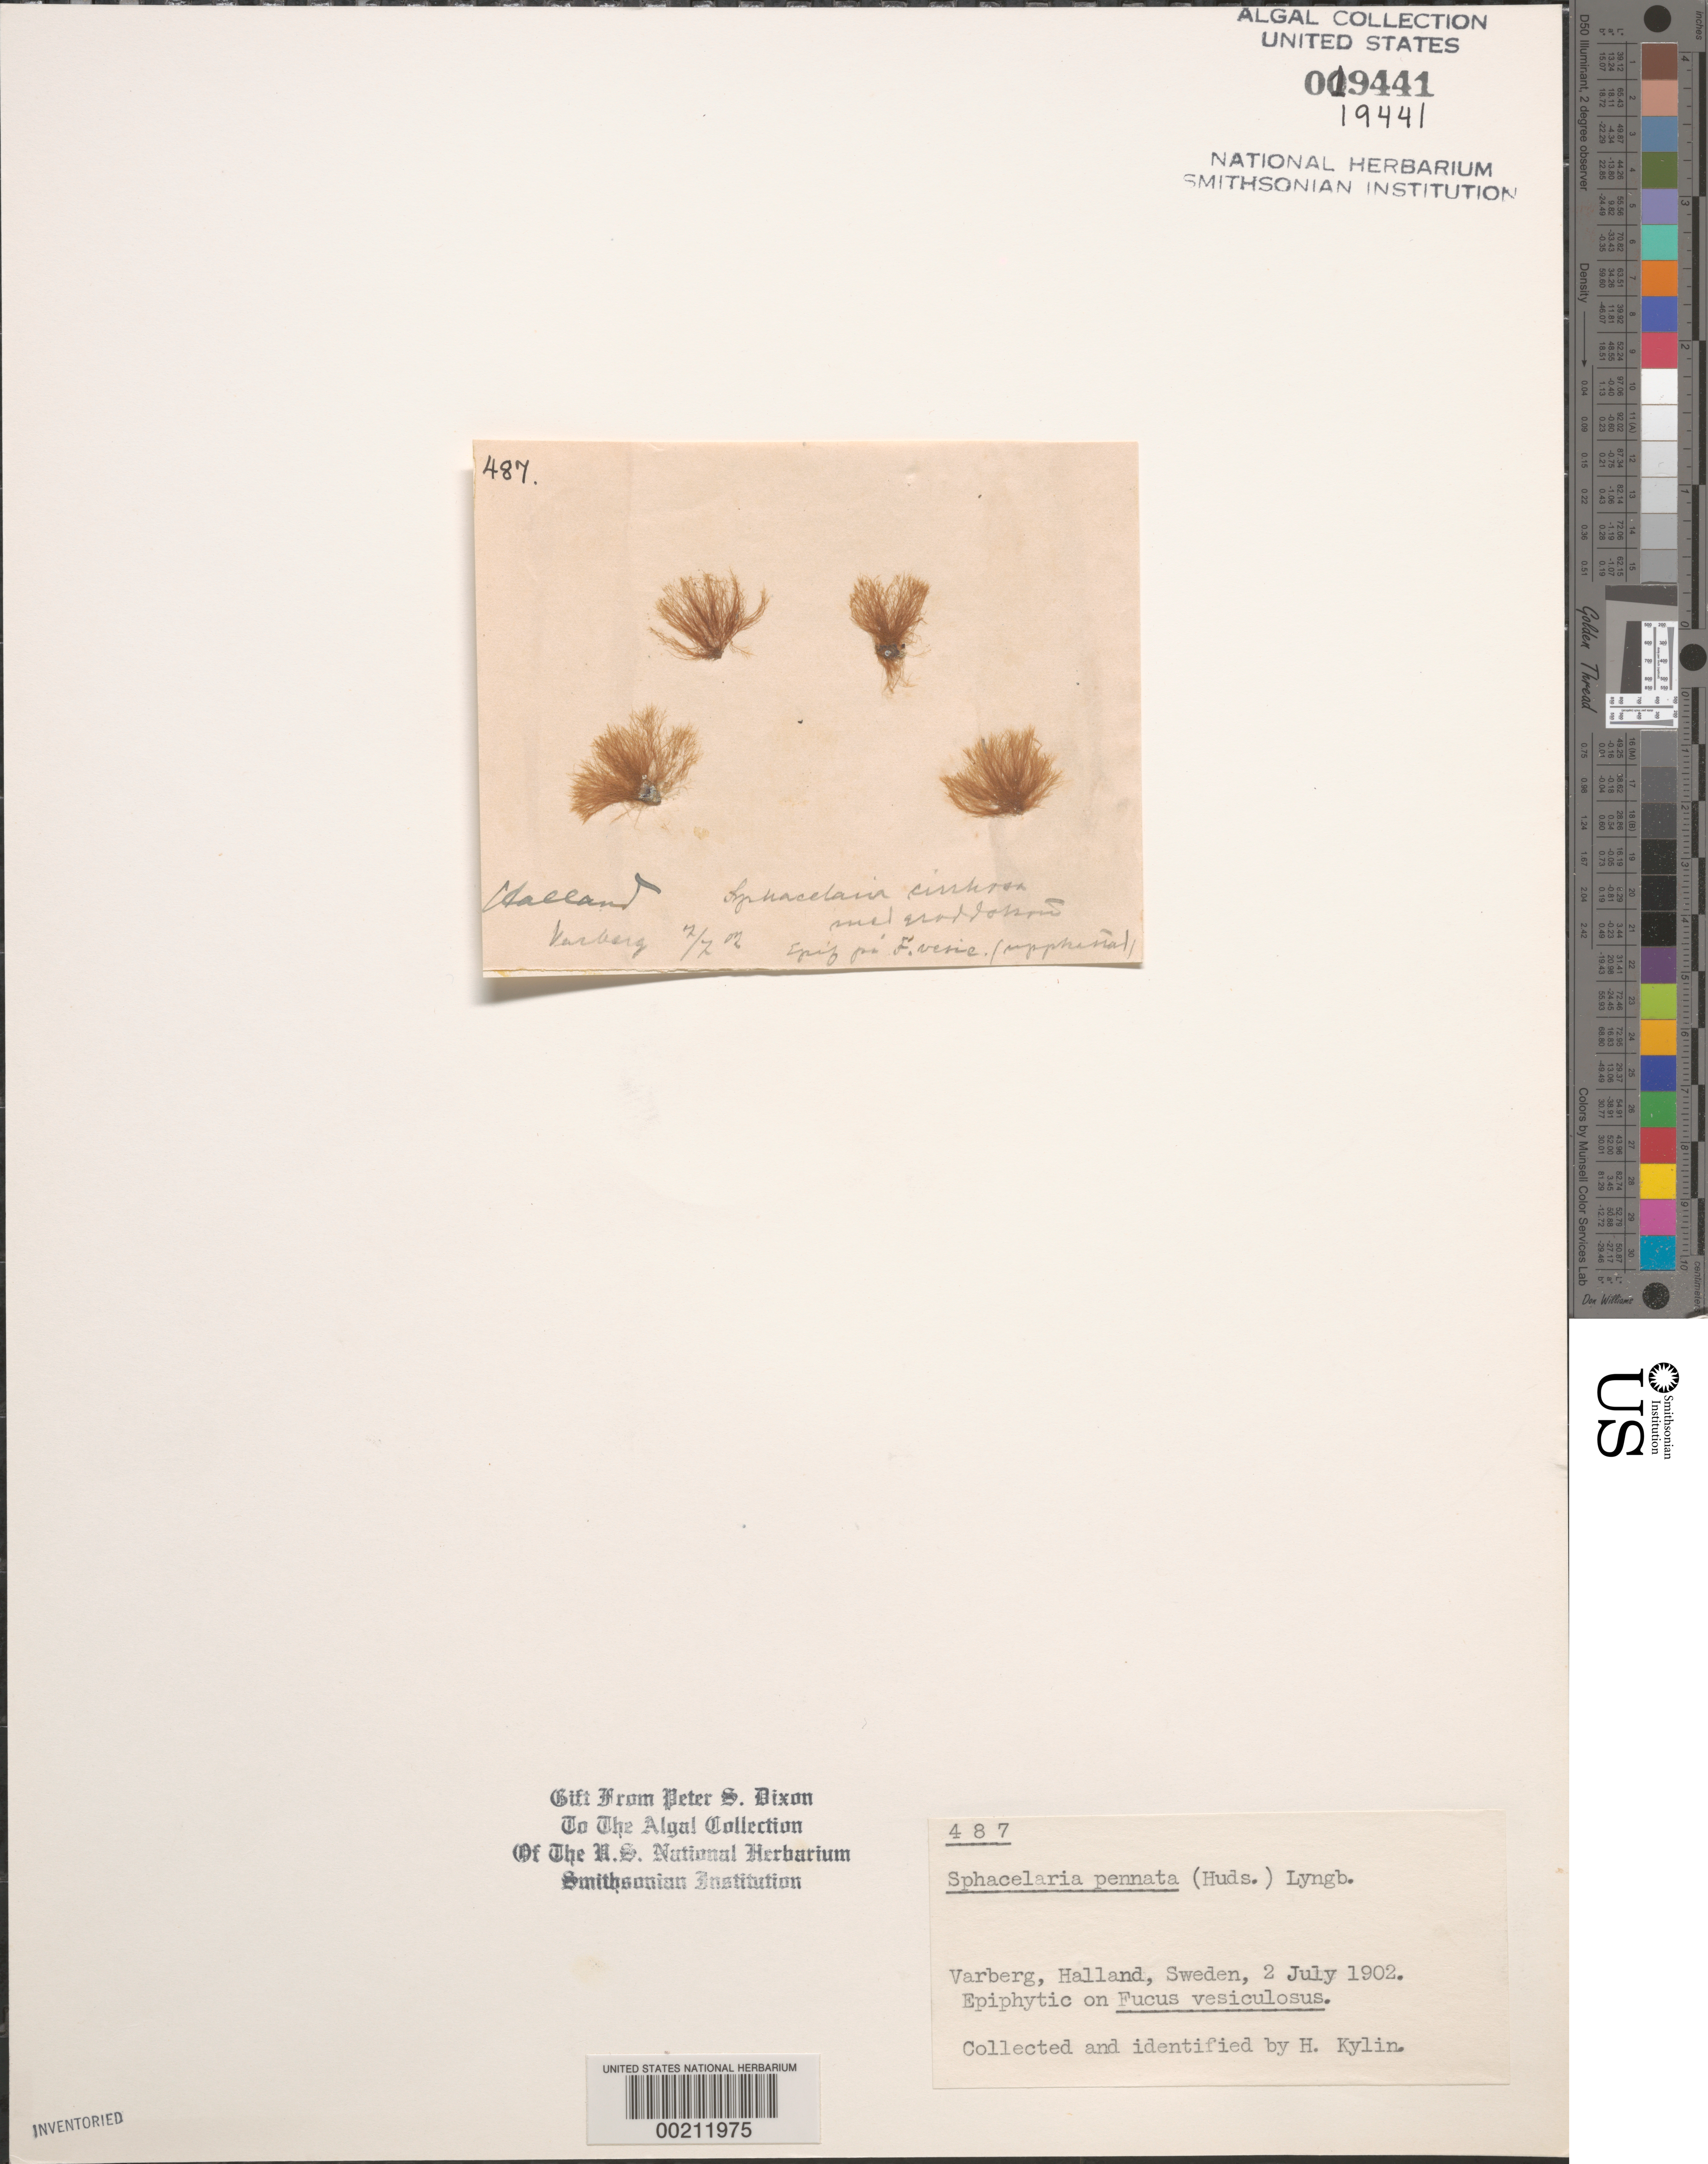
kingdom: Chromista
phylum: Ochrophyta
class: Phaeophyceae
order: Sphacelariales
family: Sphacelariaceae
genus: Sphacelaria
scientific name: Sphacelaria cirrosa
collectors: H. Kylin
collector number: PSD 487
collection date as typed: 02 Jul 1902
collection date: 1902-07-02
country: Sweden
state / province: Halland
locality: Varberg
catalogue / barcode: US 19441